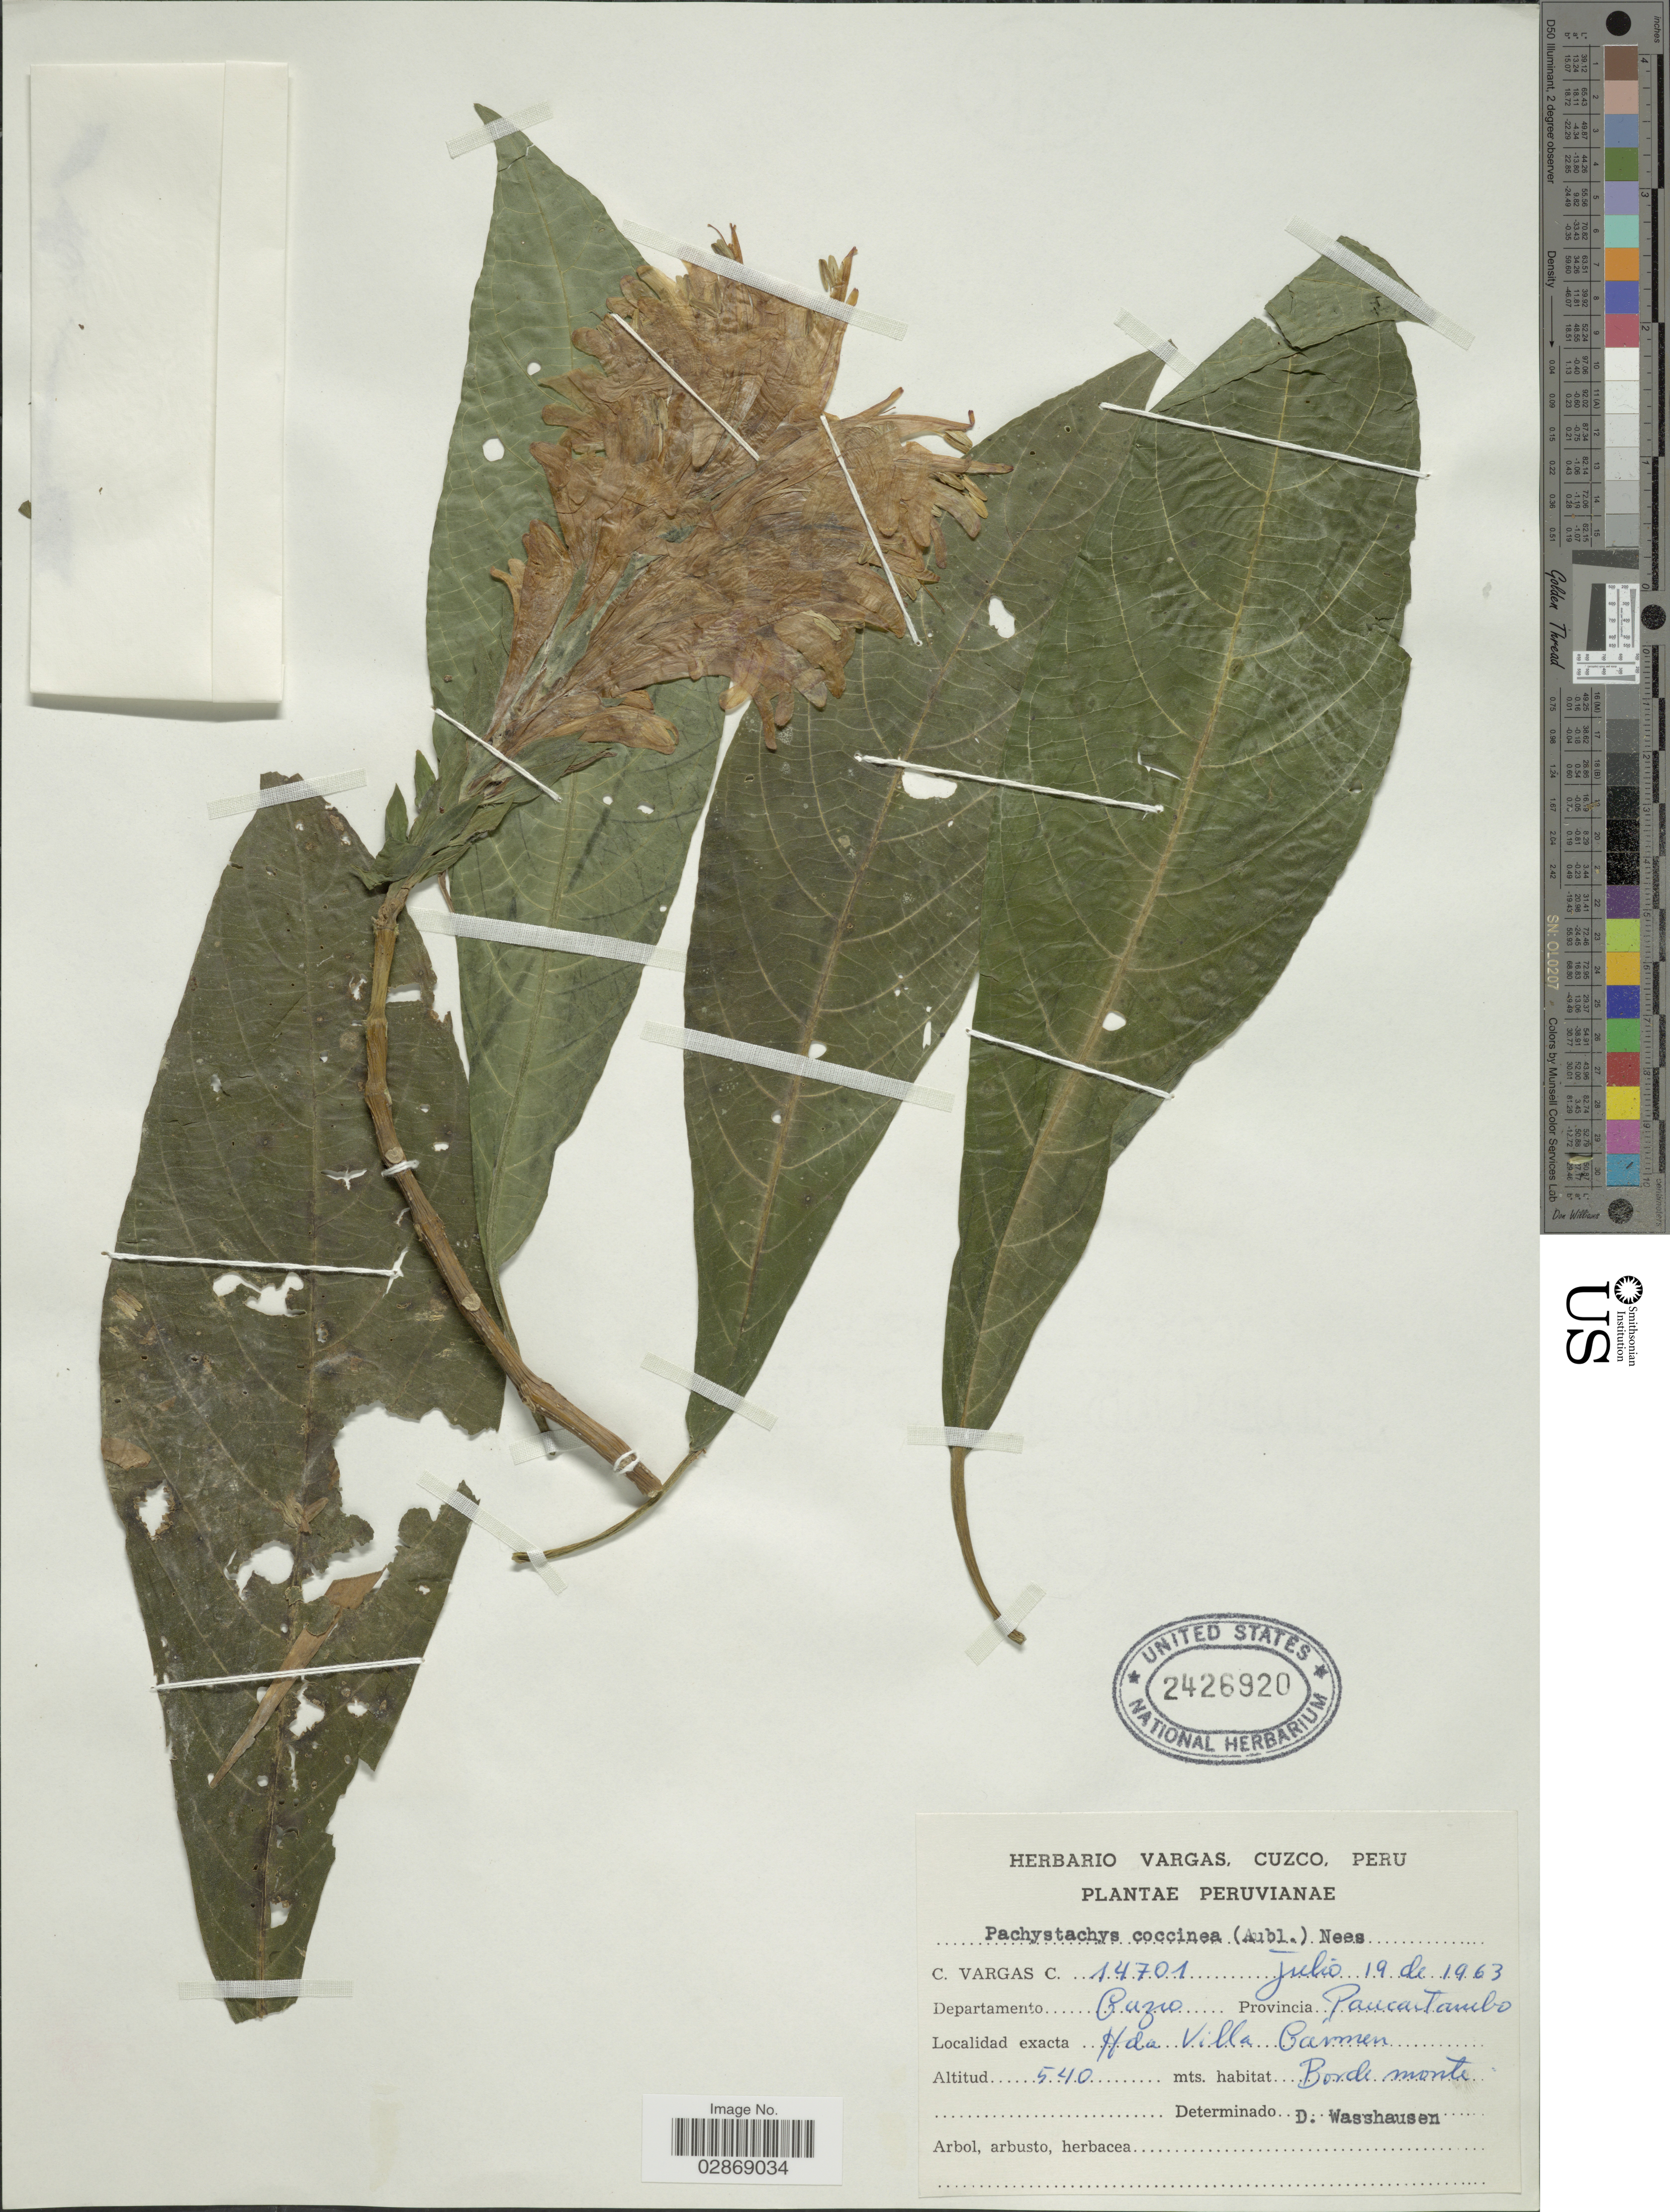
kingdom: Plantae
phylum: Tracheophyta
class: Magnoliopsida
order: Lamiales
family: Acanthaceae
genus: Pachystachys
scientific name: Pachystachys spicata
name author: (Ruiz & Pav.) Wassh.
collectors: C. Vargas Calderón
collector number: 14701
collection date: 1963-07-19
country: Peru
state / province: Cusco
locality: Departamento Cuzco, Provincia Paucartambo. Hda. Villa Cármen.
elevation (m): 540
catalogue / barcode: US 2426920